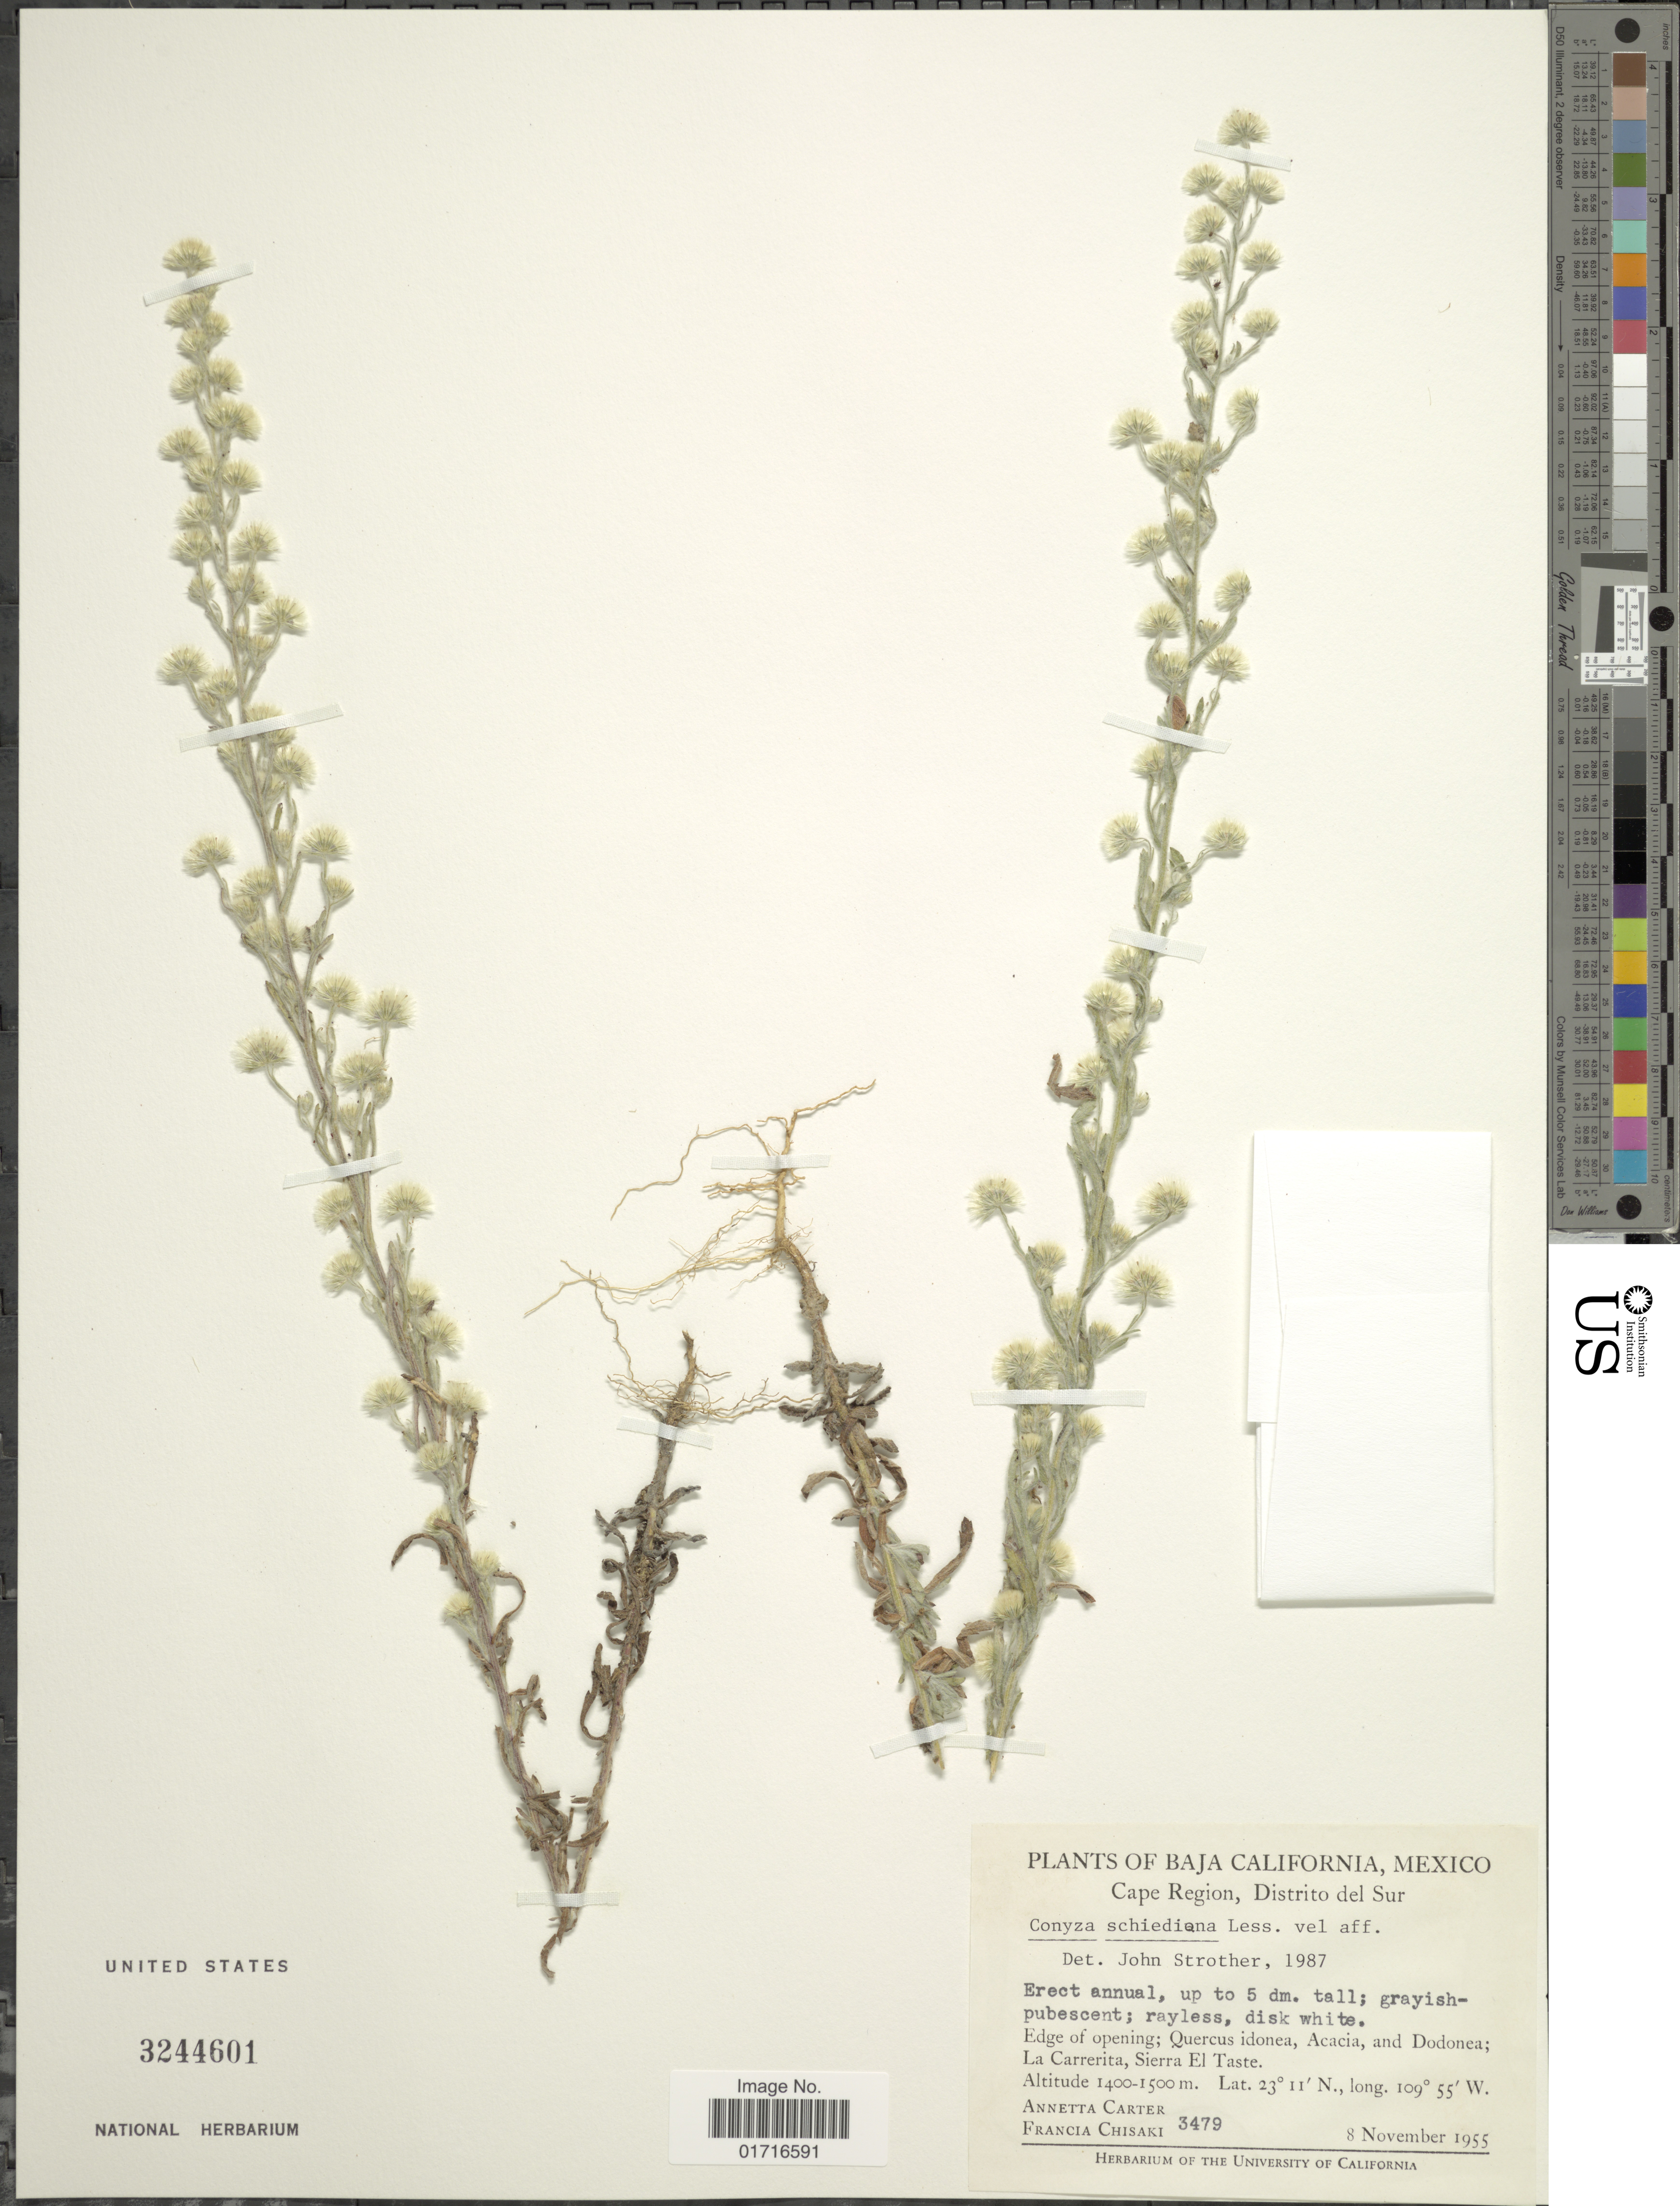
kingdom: Plantae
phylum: Tracheophyta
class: Magnoliopsida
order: Asterales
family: Asteraceae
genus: Conyza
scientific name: Conyza schiedeana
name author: (Less.) Cronq.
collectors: A. Carter & F. Chisaki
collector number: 3479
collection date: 1955-11-08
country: Mexico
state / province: Baja California Sur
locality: Cape Region, Distrito del Sur. Edge of opening; Quercus idonea, Acacia and Dodonea; La Carrerita,Sierra El Taste.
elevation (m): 1400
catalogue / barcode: US 3244601